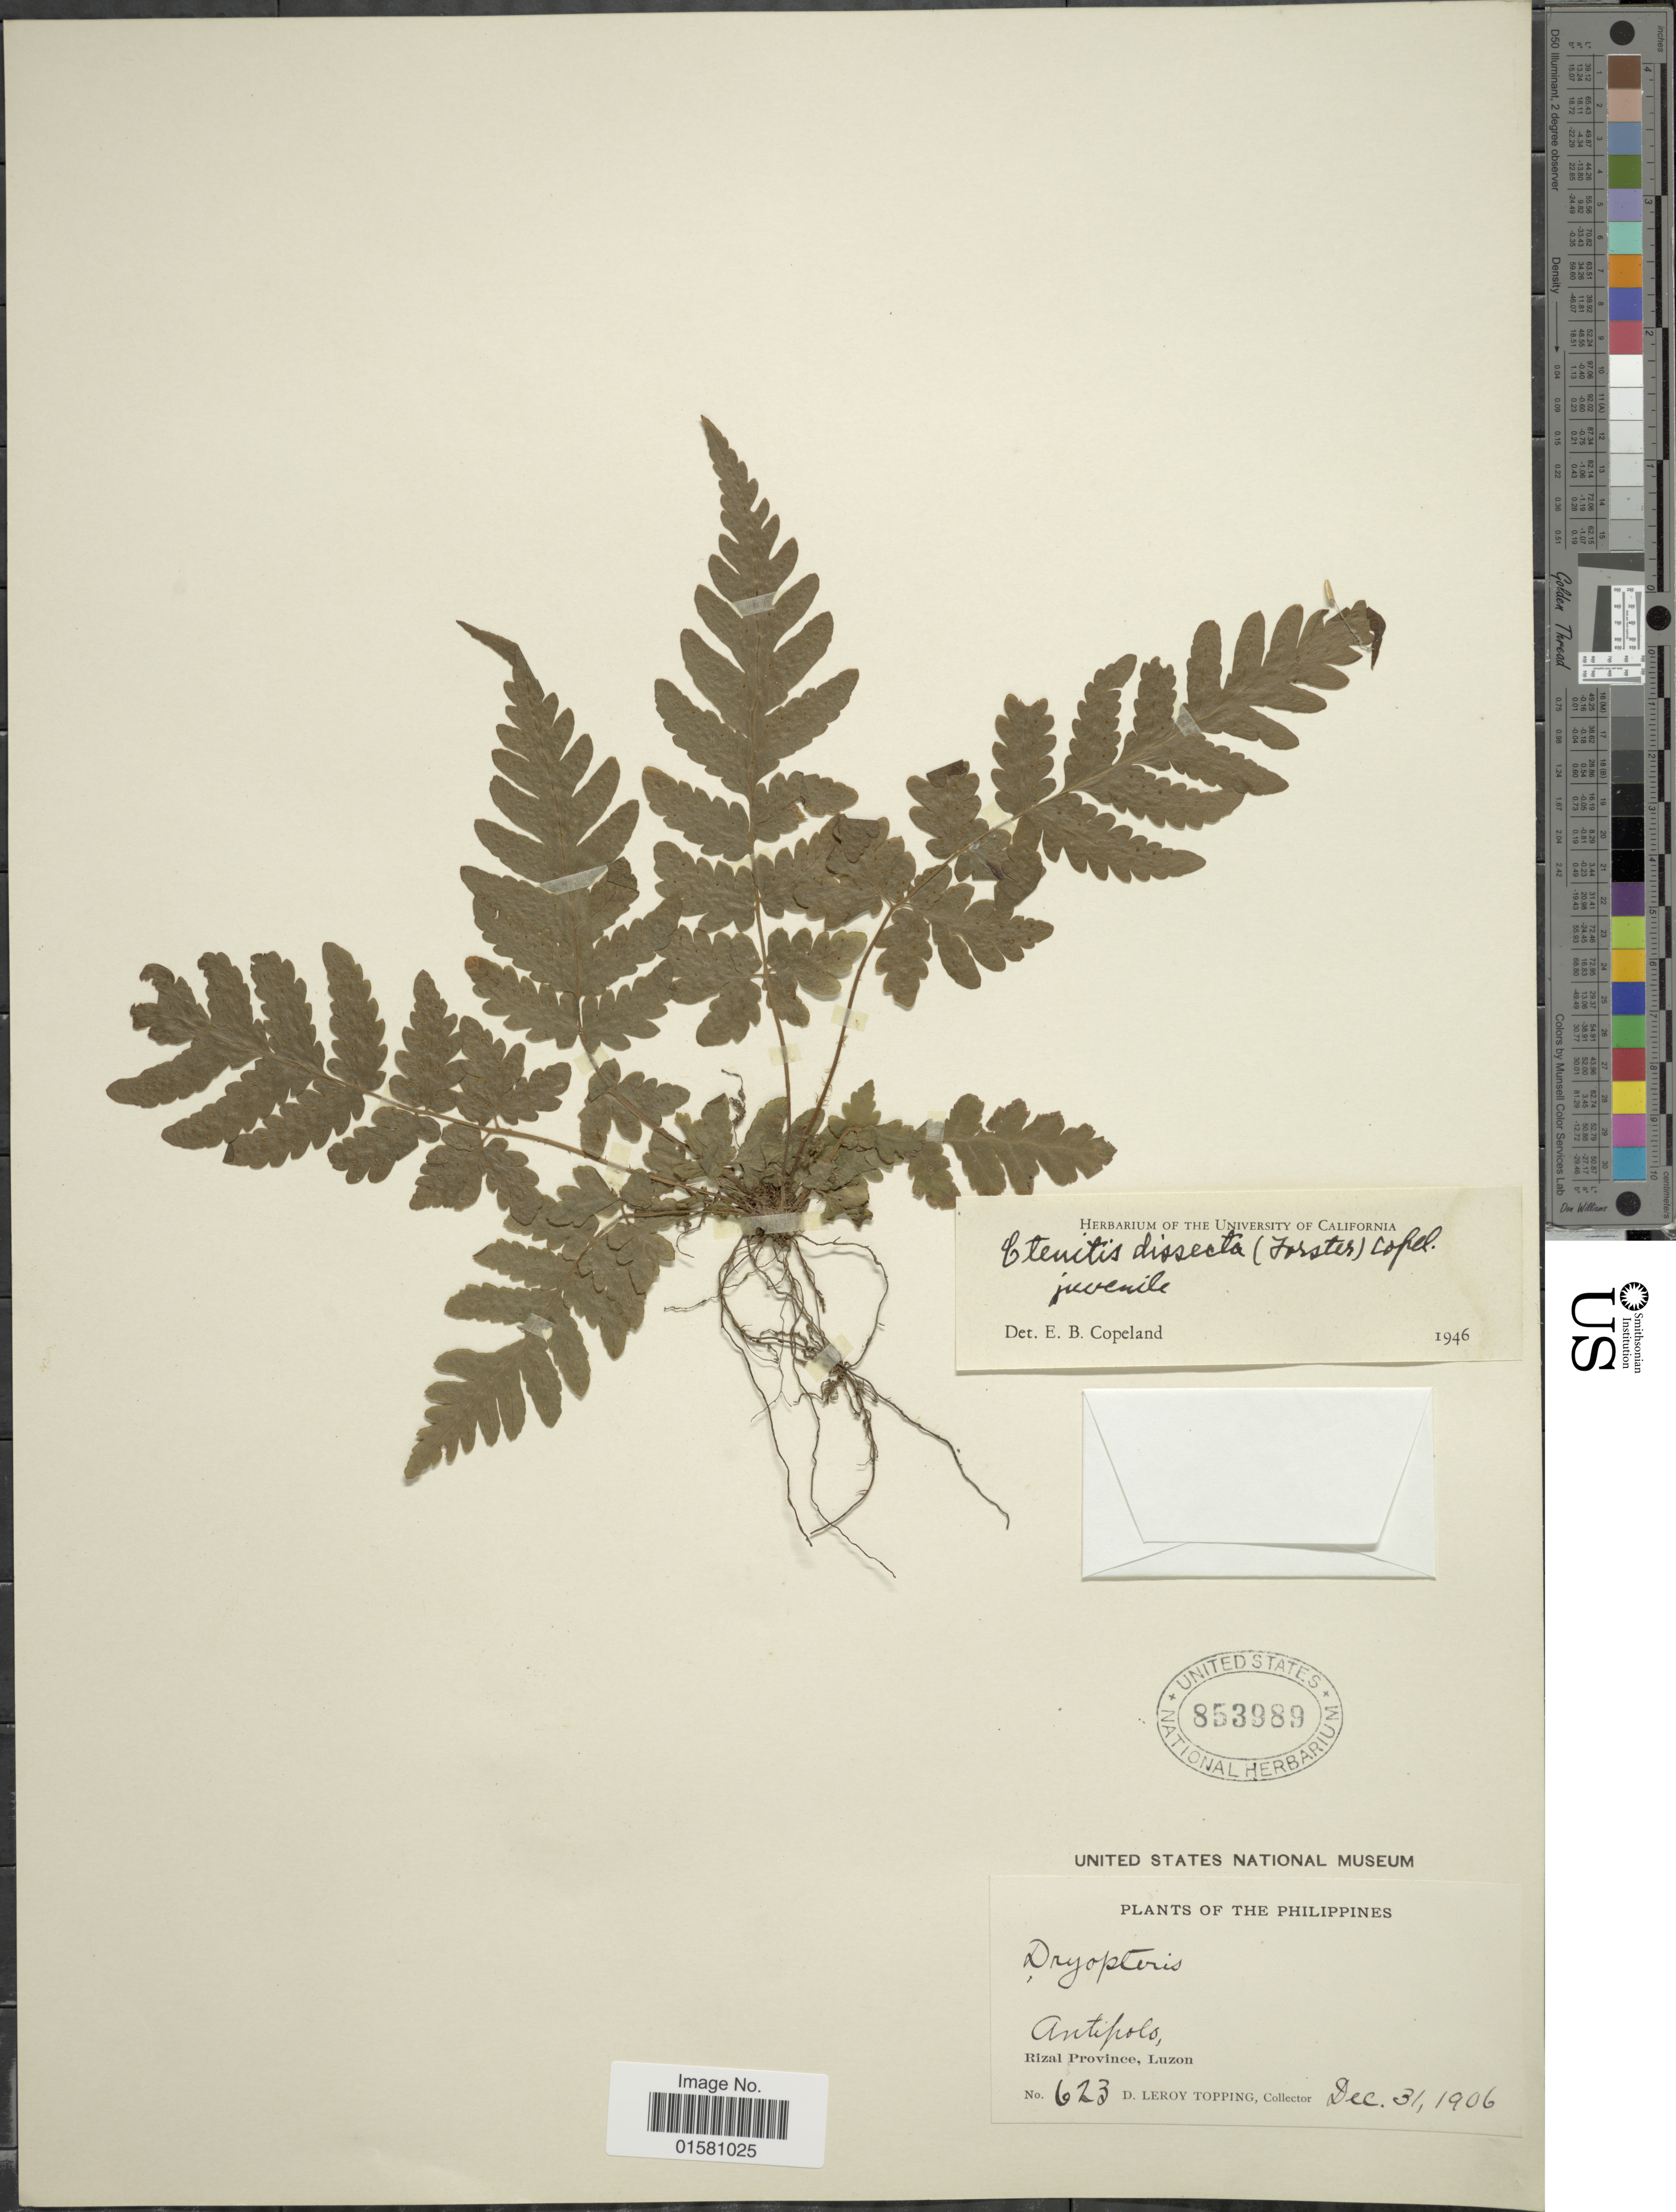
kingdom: Plantae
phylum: Tracheophyta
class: Polypodiopsida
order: Polypodiales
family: Tectariaceae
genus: Tectaria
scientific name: Tectaria dissecta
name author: (G. Forst.) Lellinger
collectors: D. L. Topping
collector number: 623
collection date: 1906-12-31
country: Philippines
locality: Antipolo, Rizal Province, Luzon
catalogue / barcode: US 853989